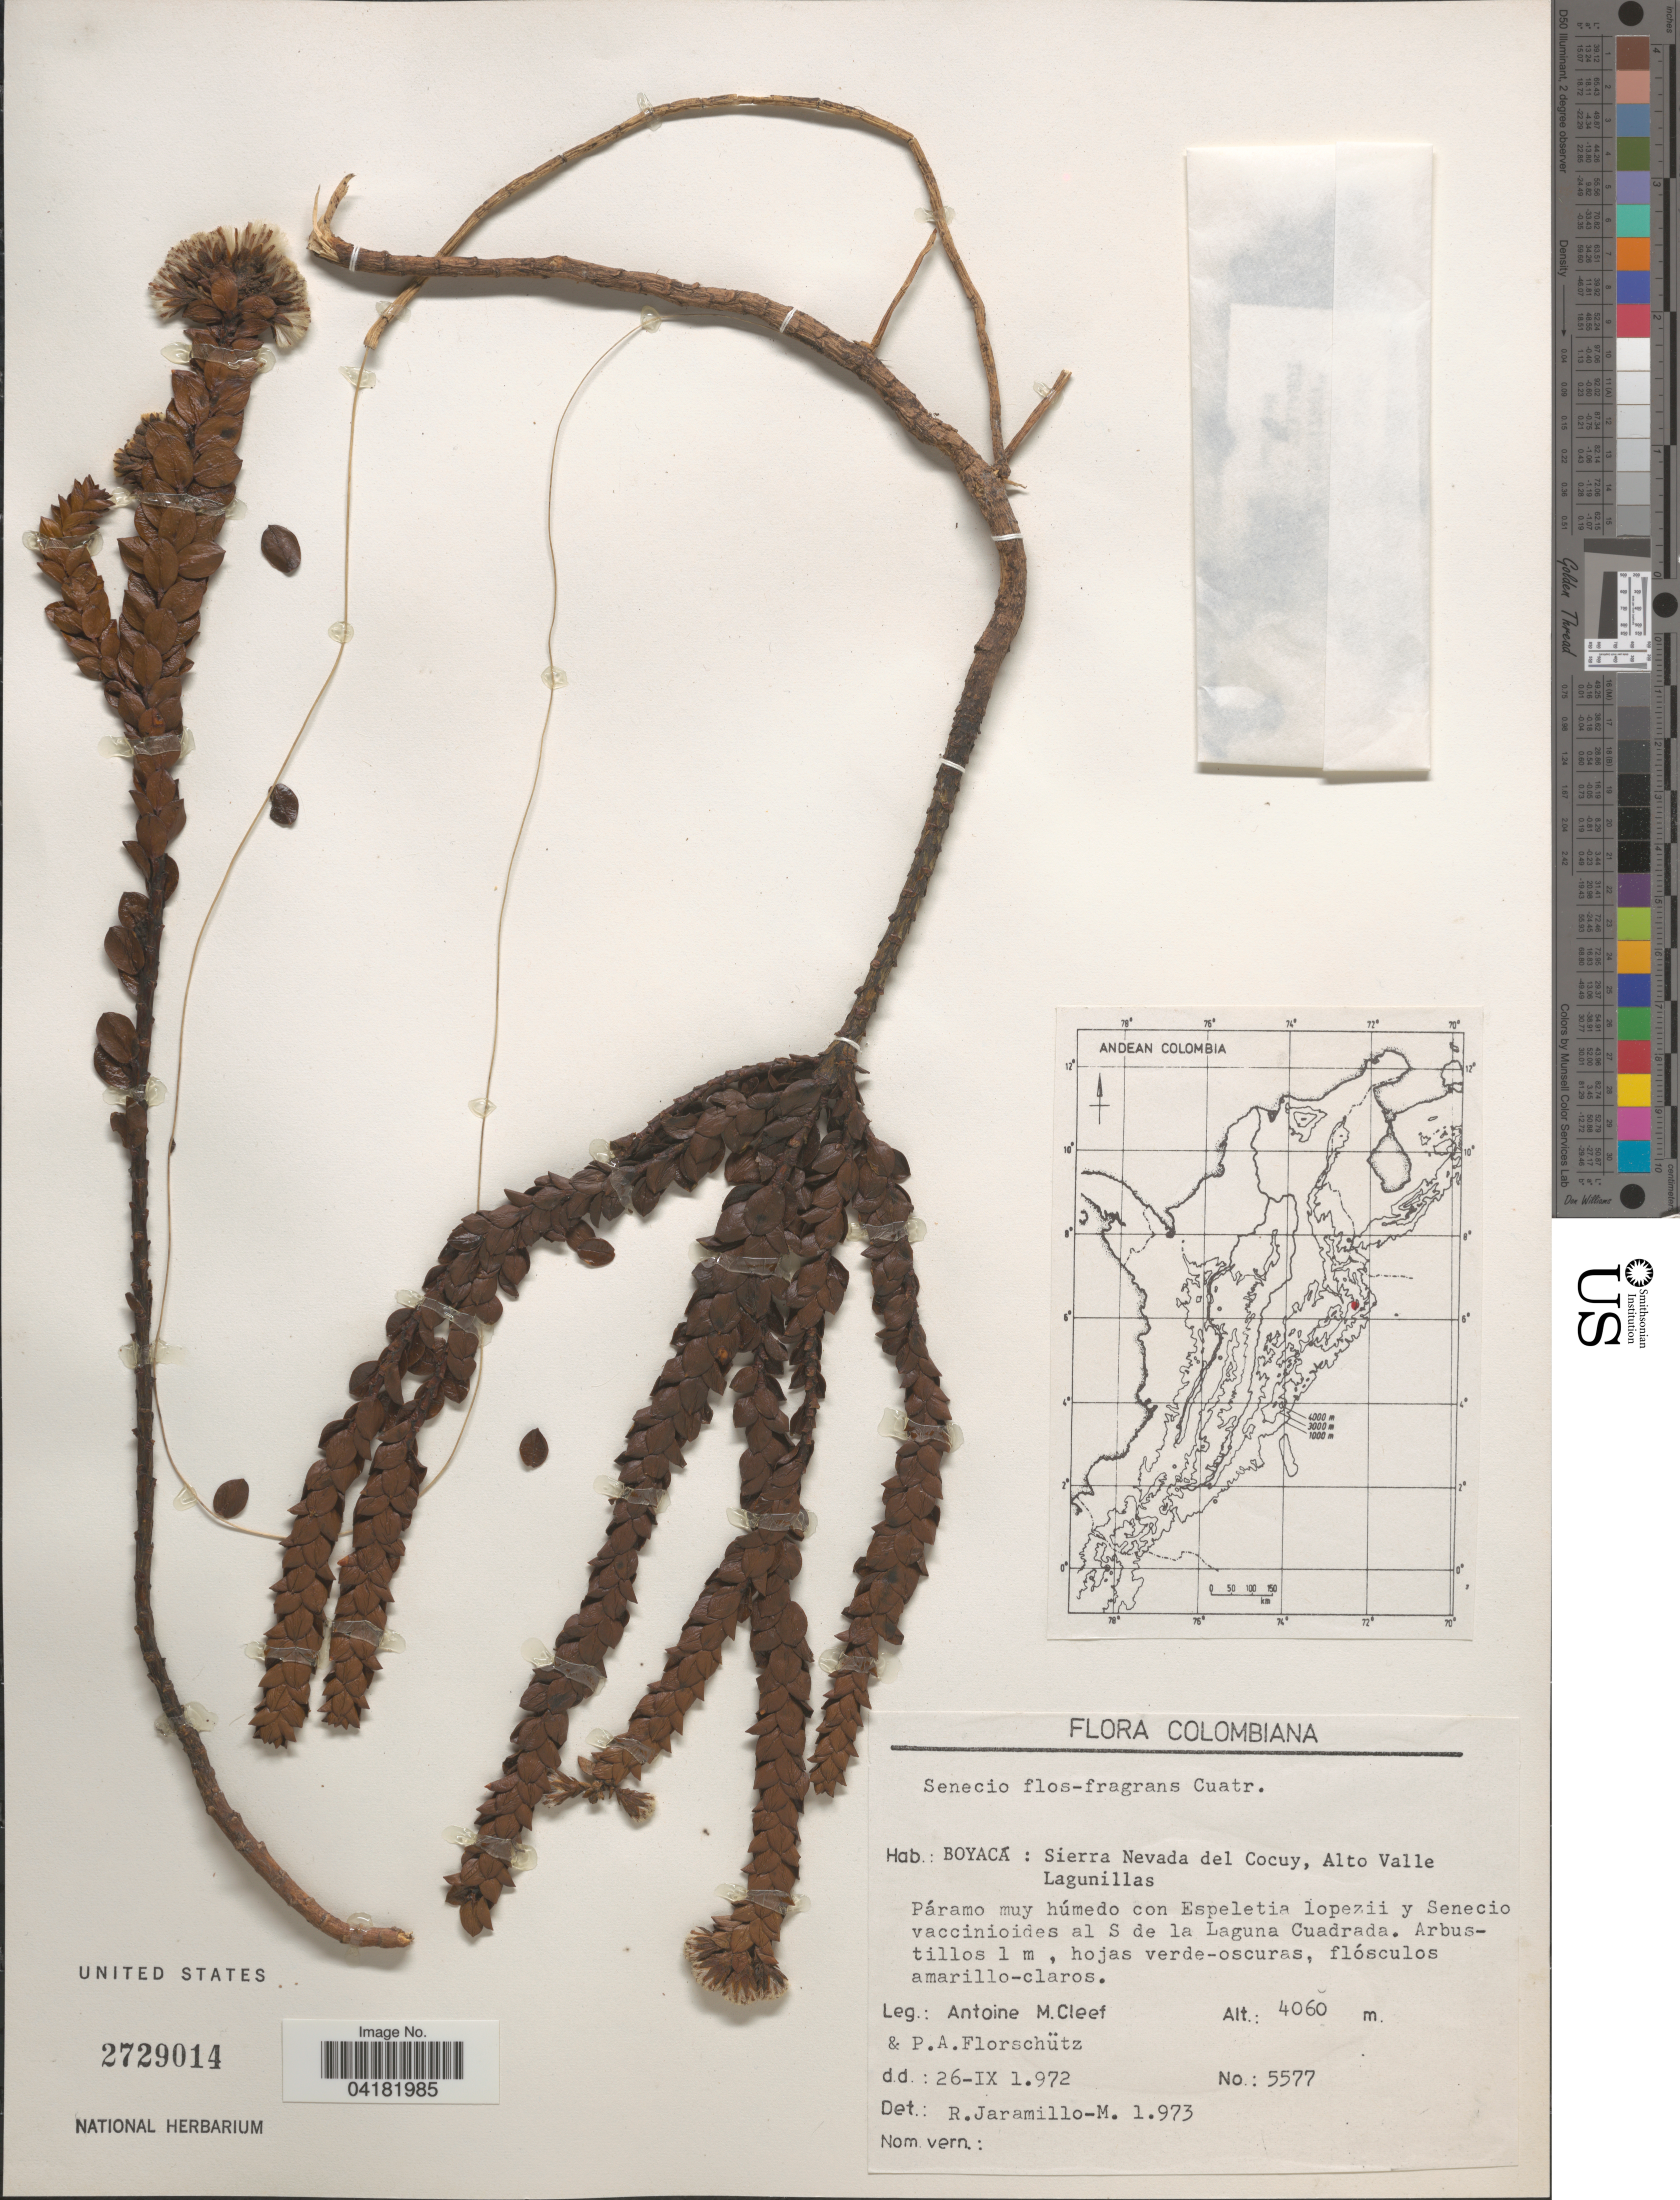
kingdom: Plantae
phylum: Tracheophyta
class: Magnoliopsida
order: Asterales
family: Asteraceae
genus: Pentacalia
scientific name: Pentacalia flosfragrans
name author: (Cuatrec.) Cuatrec.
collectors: A. M. Cleef & P. Florschütz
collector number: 5577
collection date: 1972-09-26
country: Colombia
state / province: Boyacá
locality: Colombiana. Sierra Nevada del Cocuy, Alto Valle Lagunillas. Al S de la Laguna Cuadrada.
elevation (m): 4060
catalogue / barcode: US 2729014